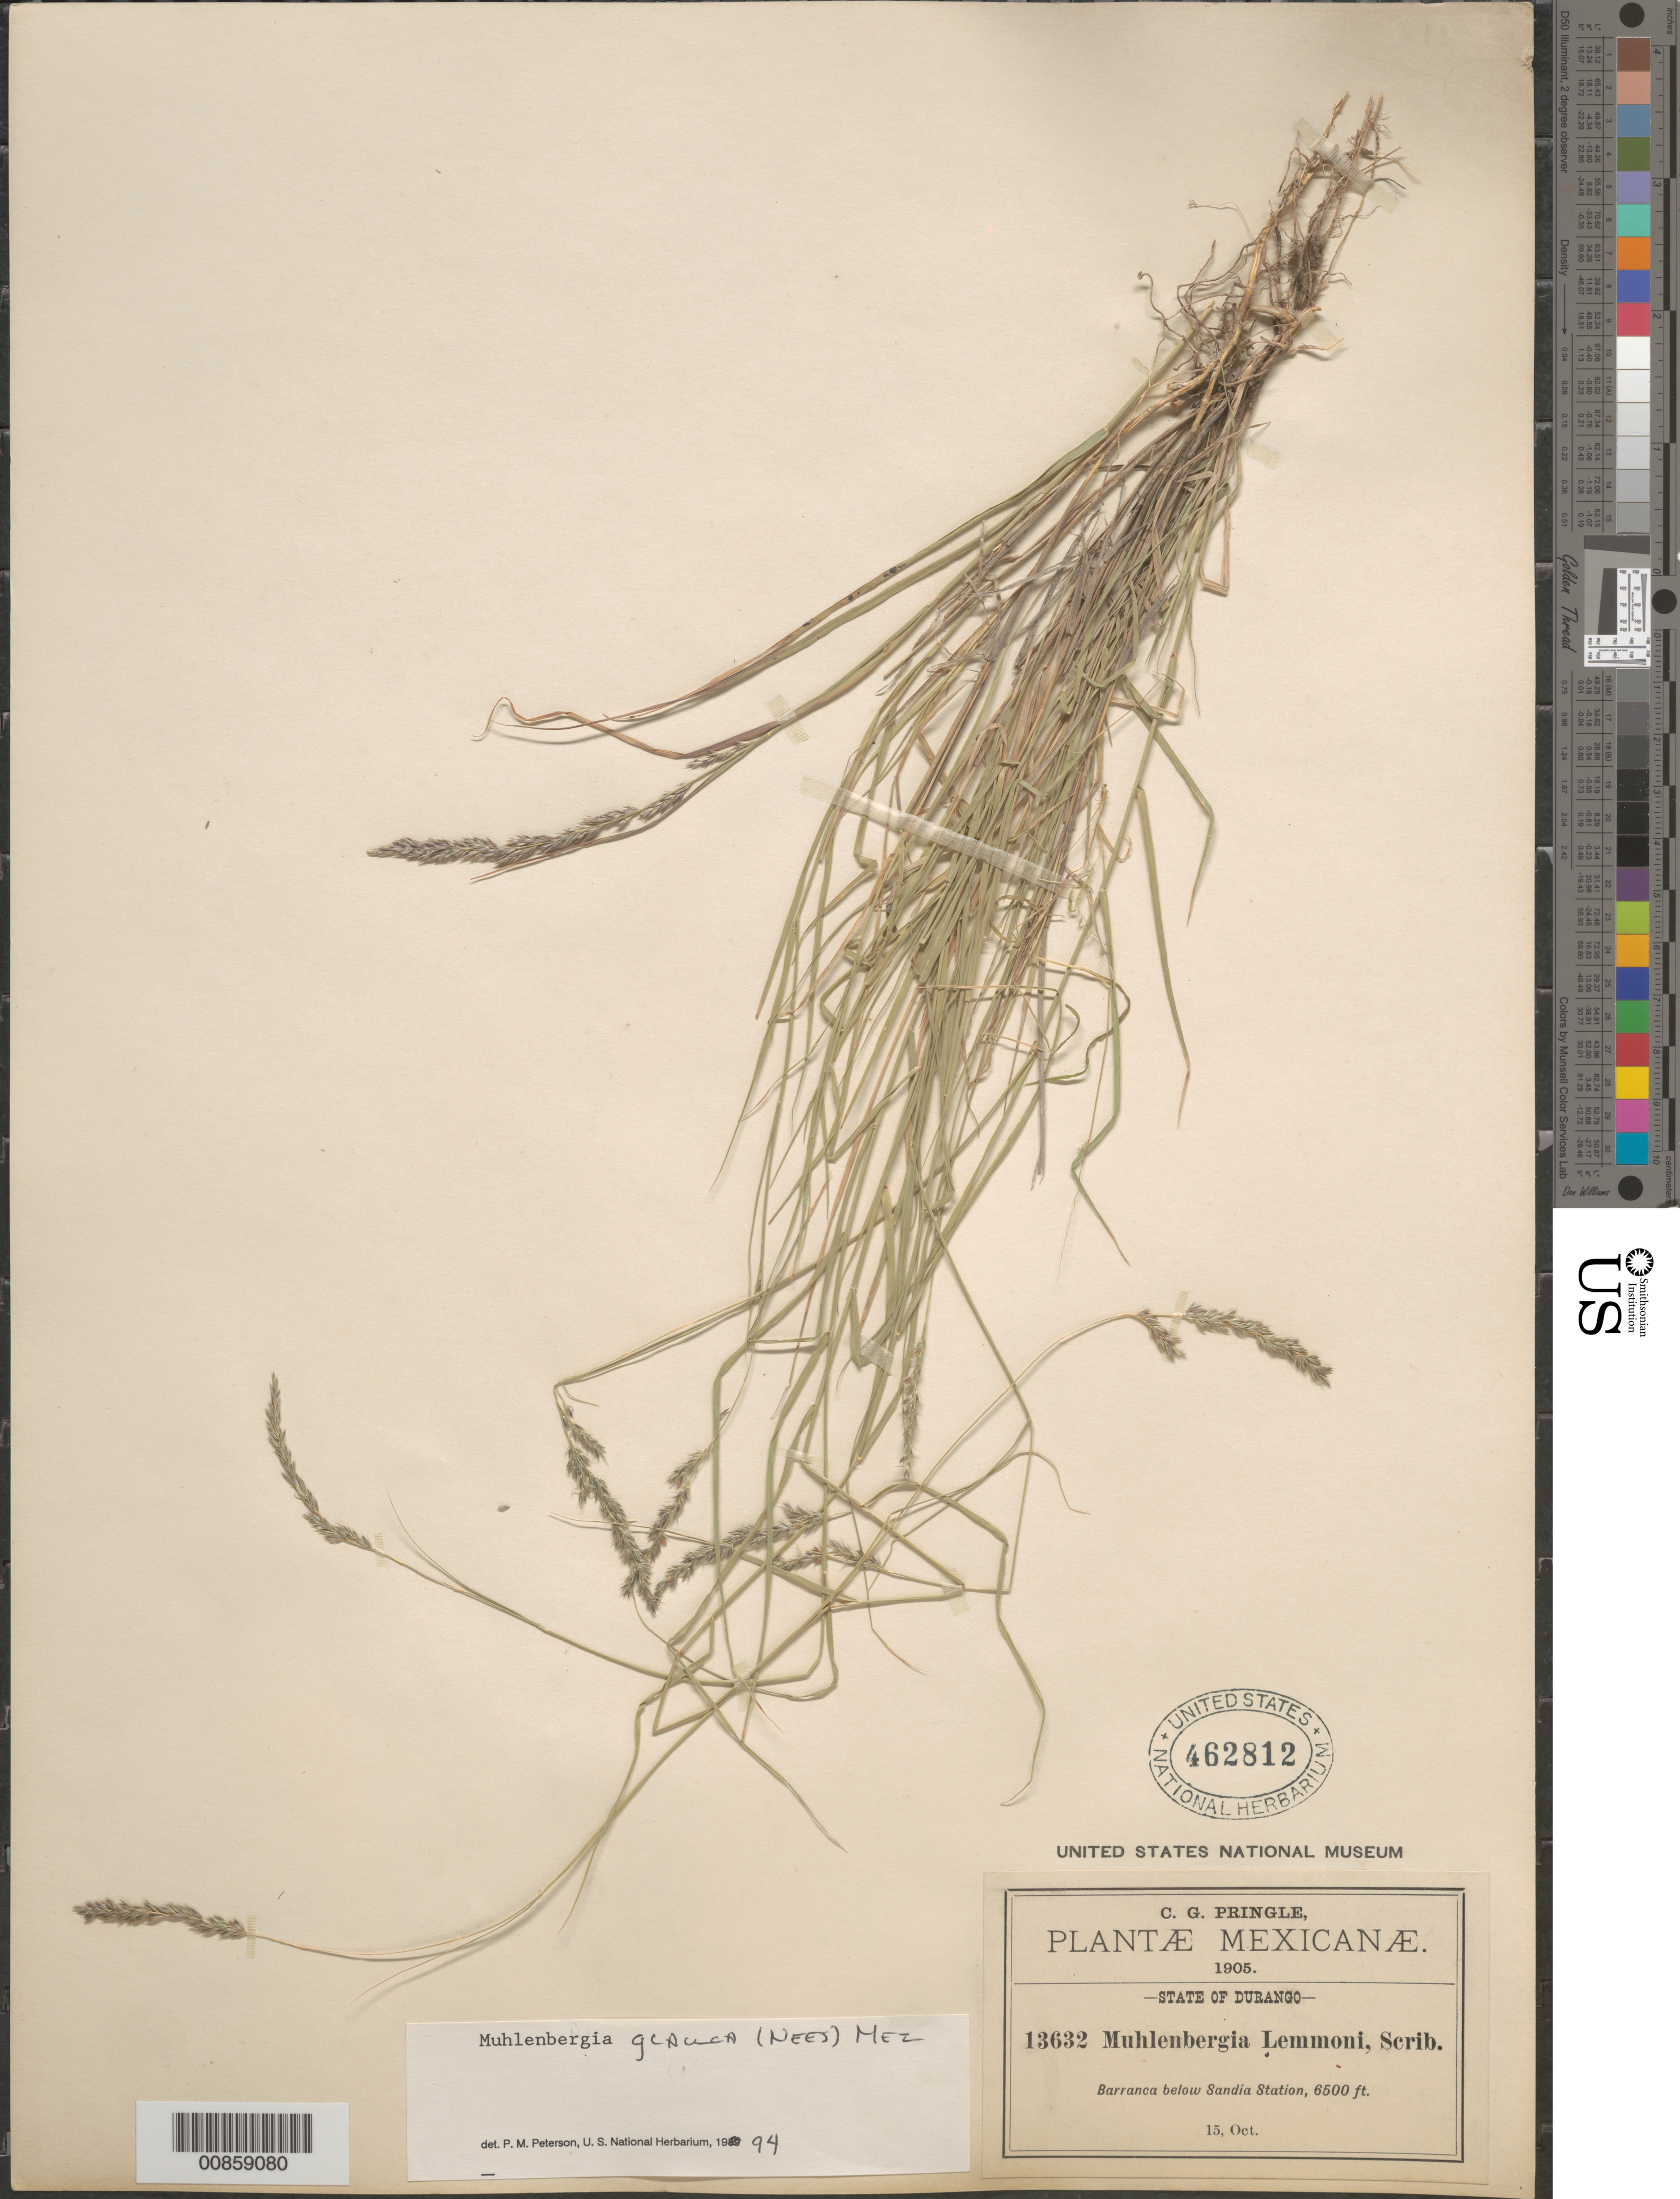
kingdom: Plantae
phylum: Tracheophyta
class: Liliopsida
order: Poales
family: Poaceae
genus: Muhlenbergia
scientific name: Muhlenbergia glauca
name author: (Nees) Mez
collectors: C. G. Pringle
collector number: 13632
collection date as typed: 15 Oct 1905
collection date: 1905-10-15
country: Mexico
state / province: Durango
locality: Barranca below Sandia Station.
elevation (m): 2134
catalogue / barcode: US 462812